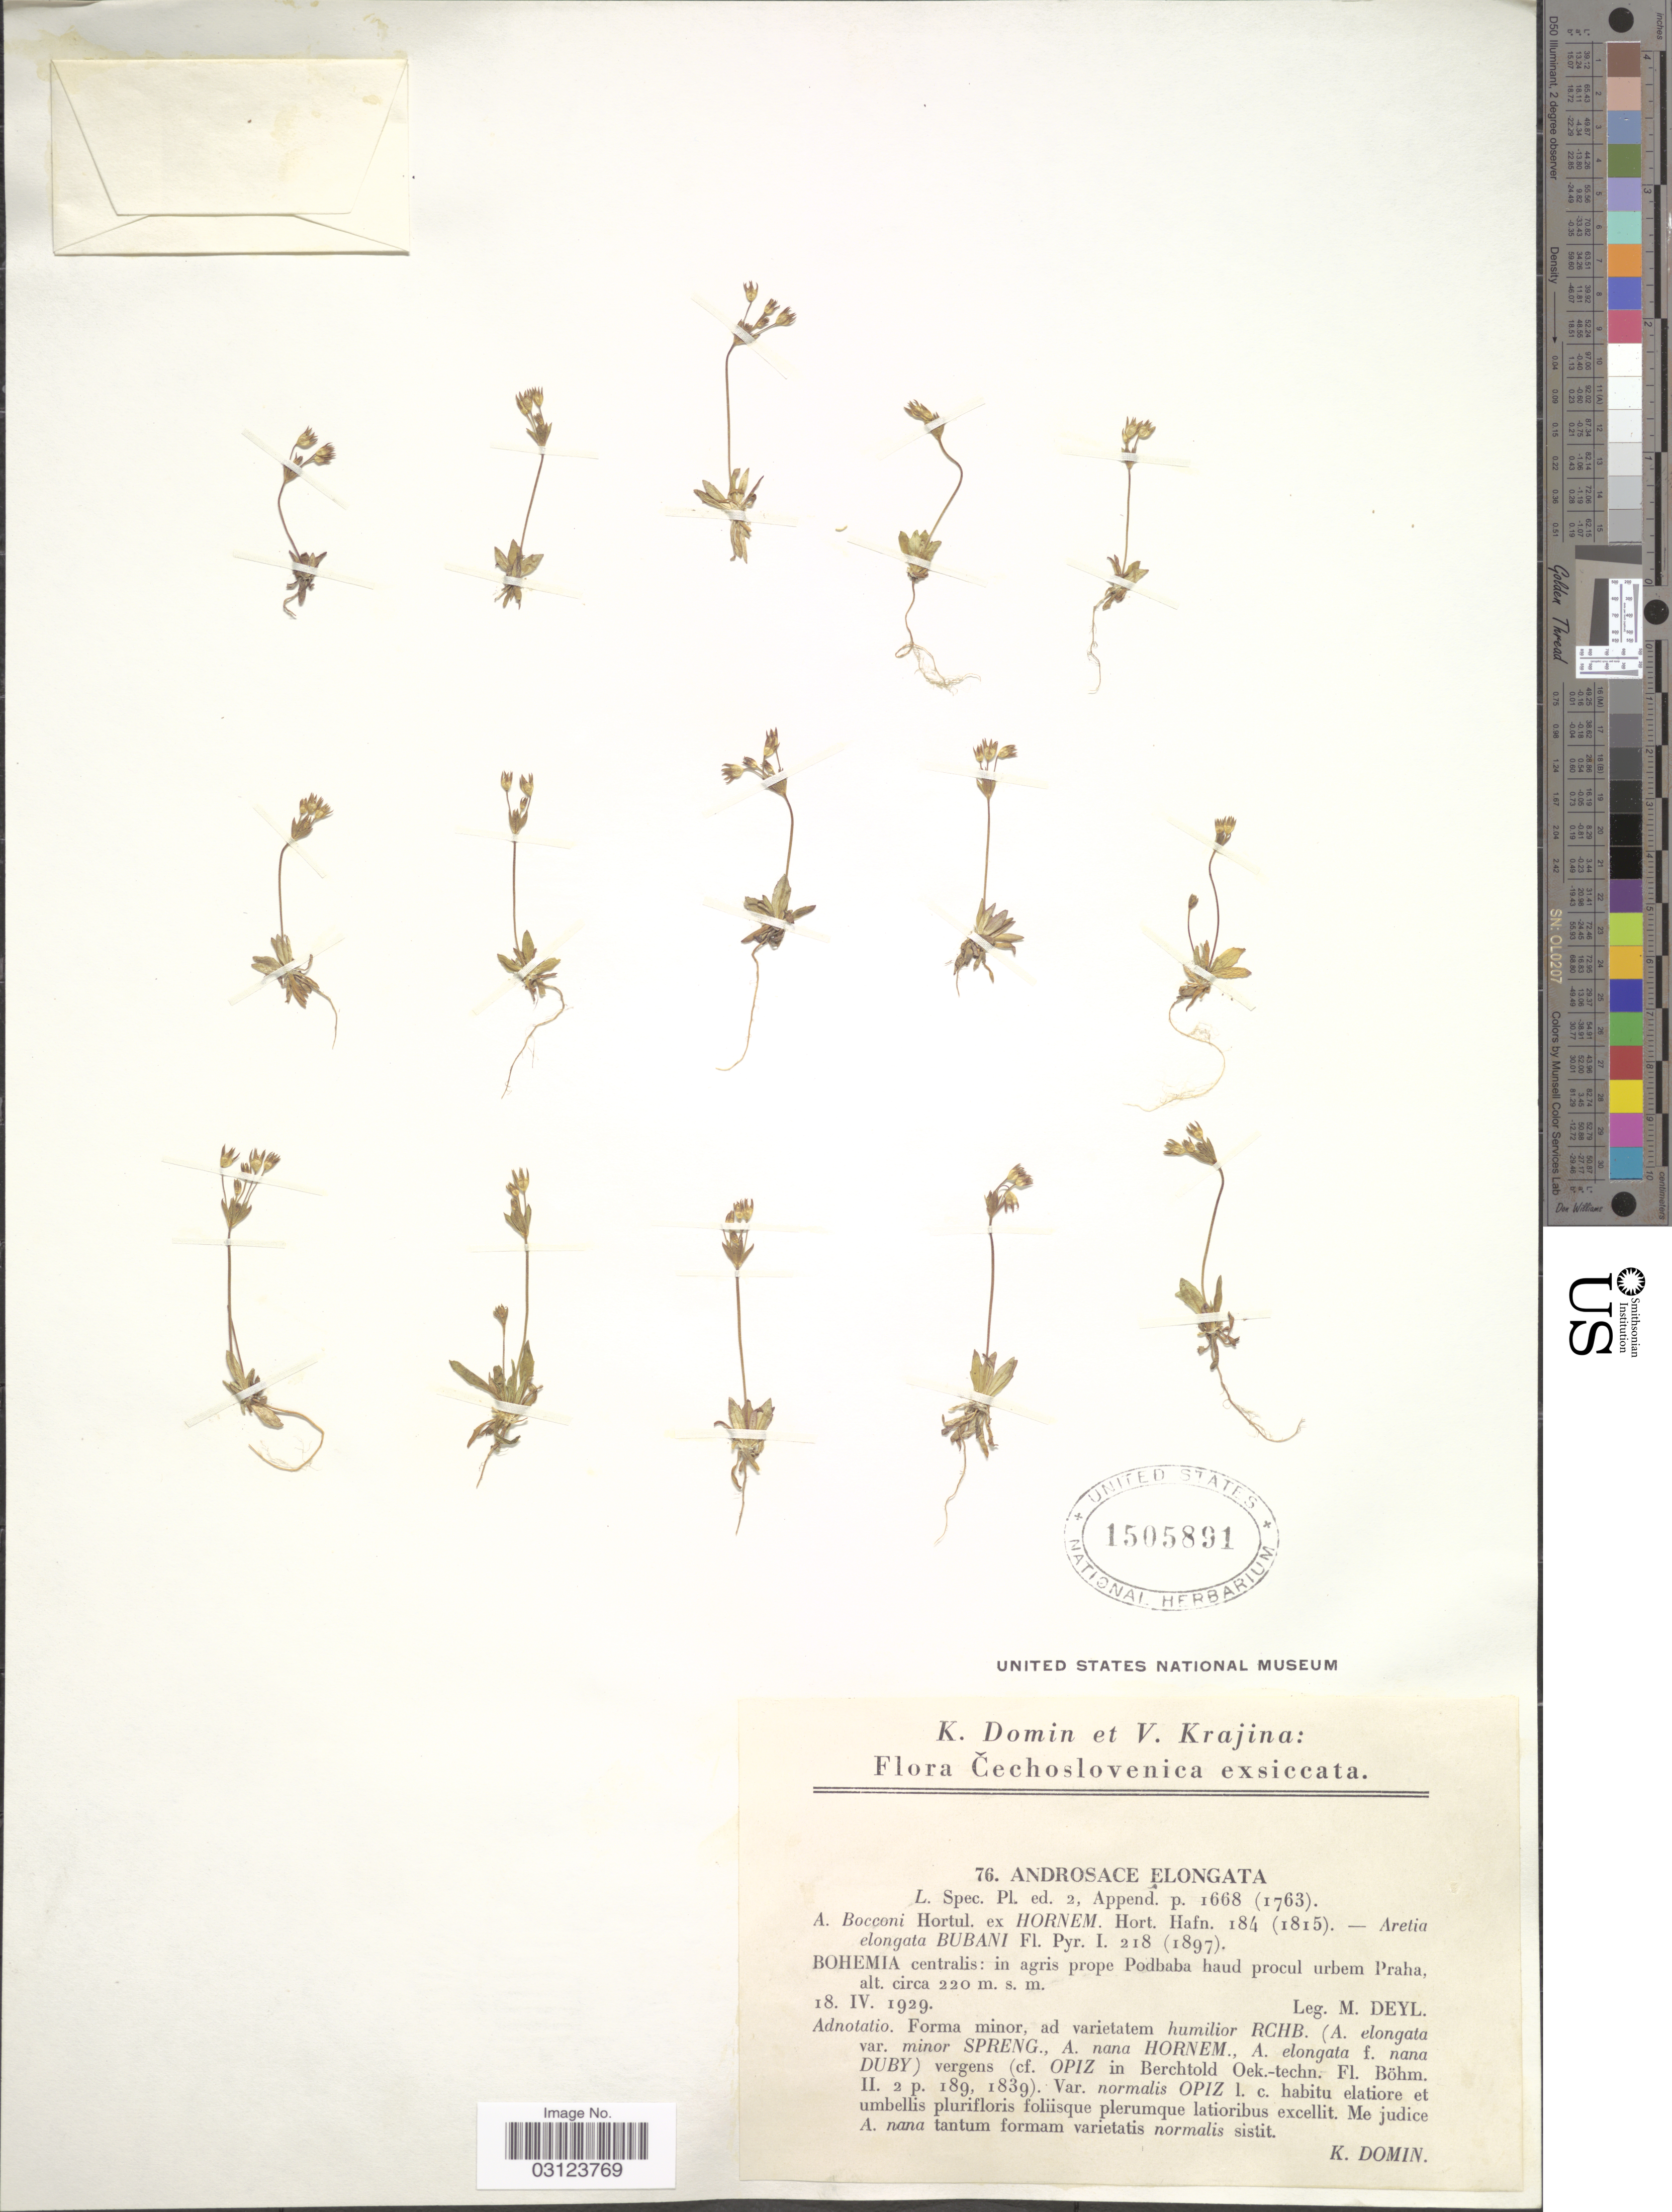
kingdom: Plantae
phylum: Tracheophyta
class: Magnoliopsida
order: Ericales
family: Primulaceae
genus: Androsace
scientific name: Androsace elongata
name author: L.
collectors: M. Deyl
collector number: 76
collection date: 1929-04-18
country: Czechia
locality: Cechoslovenica. Bohemia centralis: in agris prope Podbaba haud procul urbem Praha.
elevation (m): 220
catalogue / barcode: US 1505891